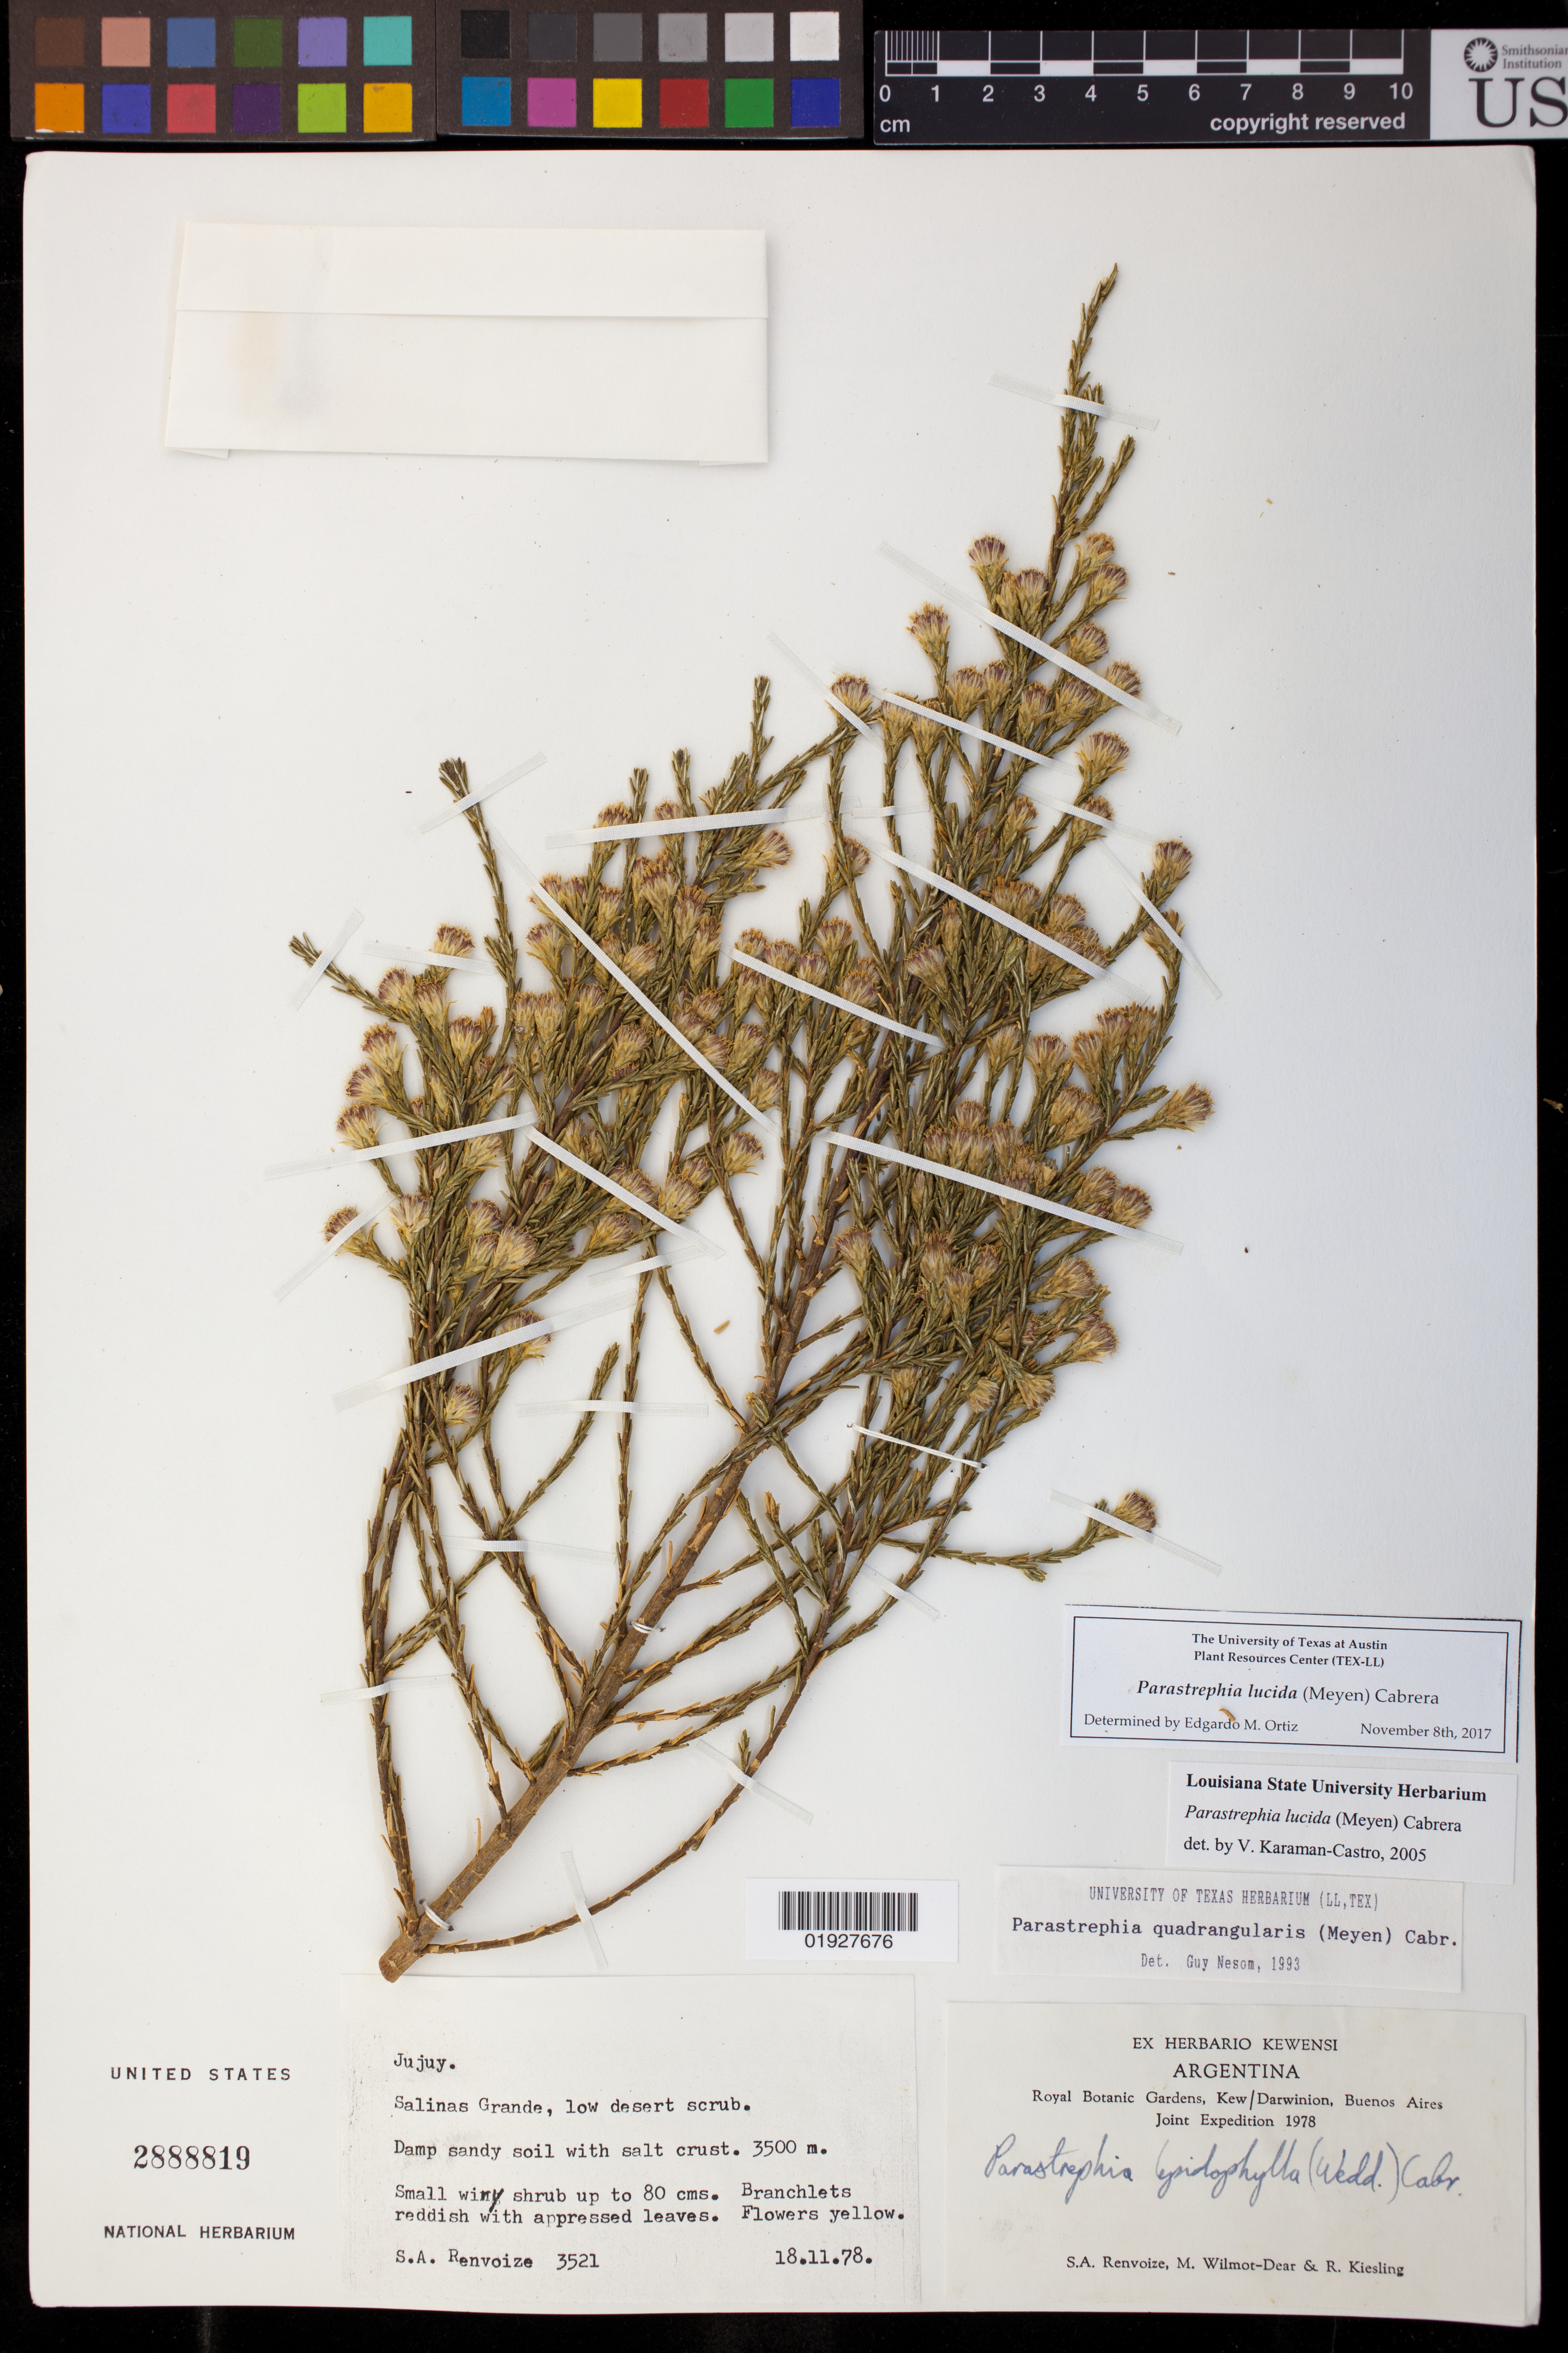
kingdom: Plantae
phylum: Tracheophyta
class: Magnoliopsida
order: Asterales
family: Asteraceae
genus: Parastrephia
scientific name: Parastrephia lucida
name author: (Meyen) Cabrera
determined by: Ortiz, E. M.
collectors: S. A. Renvoize, M. Wilmot-Dear & R. Kiesling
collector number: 3521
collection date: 1978-11-18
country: Argentina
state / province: Jujuy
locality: Salinas Grande,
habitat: Damp sandy soil with salt crust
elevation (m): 3500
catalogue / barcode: US 2888819